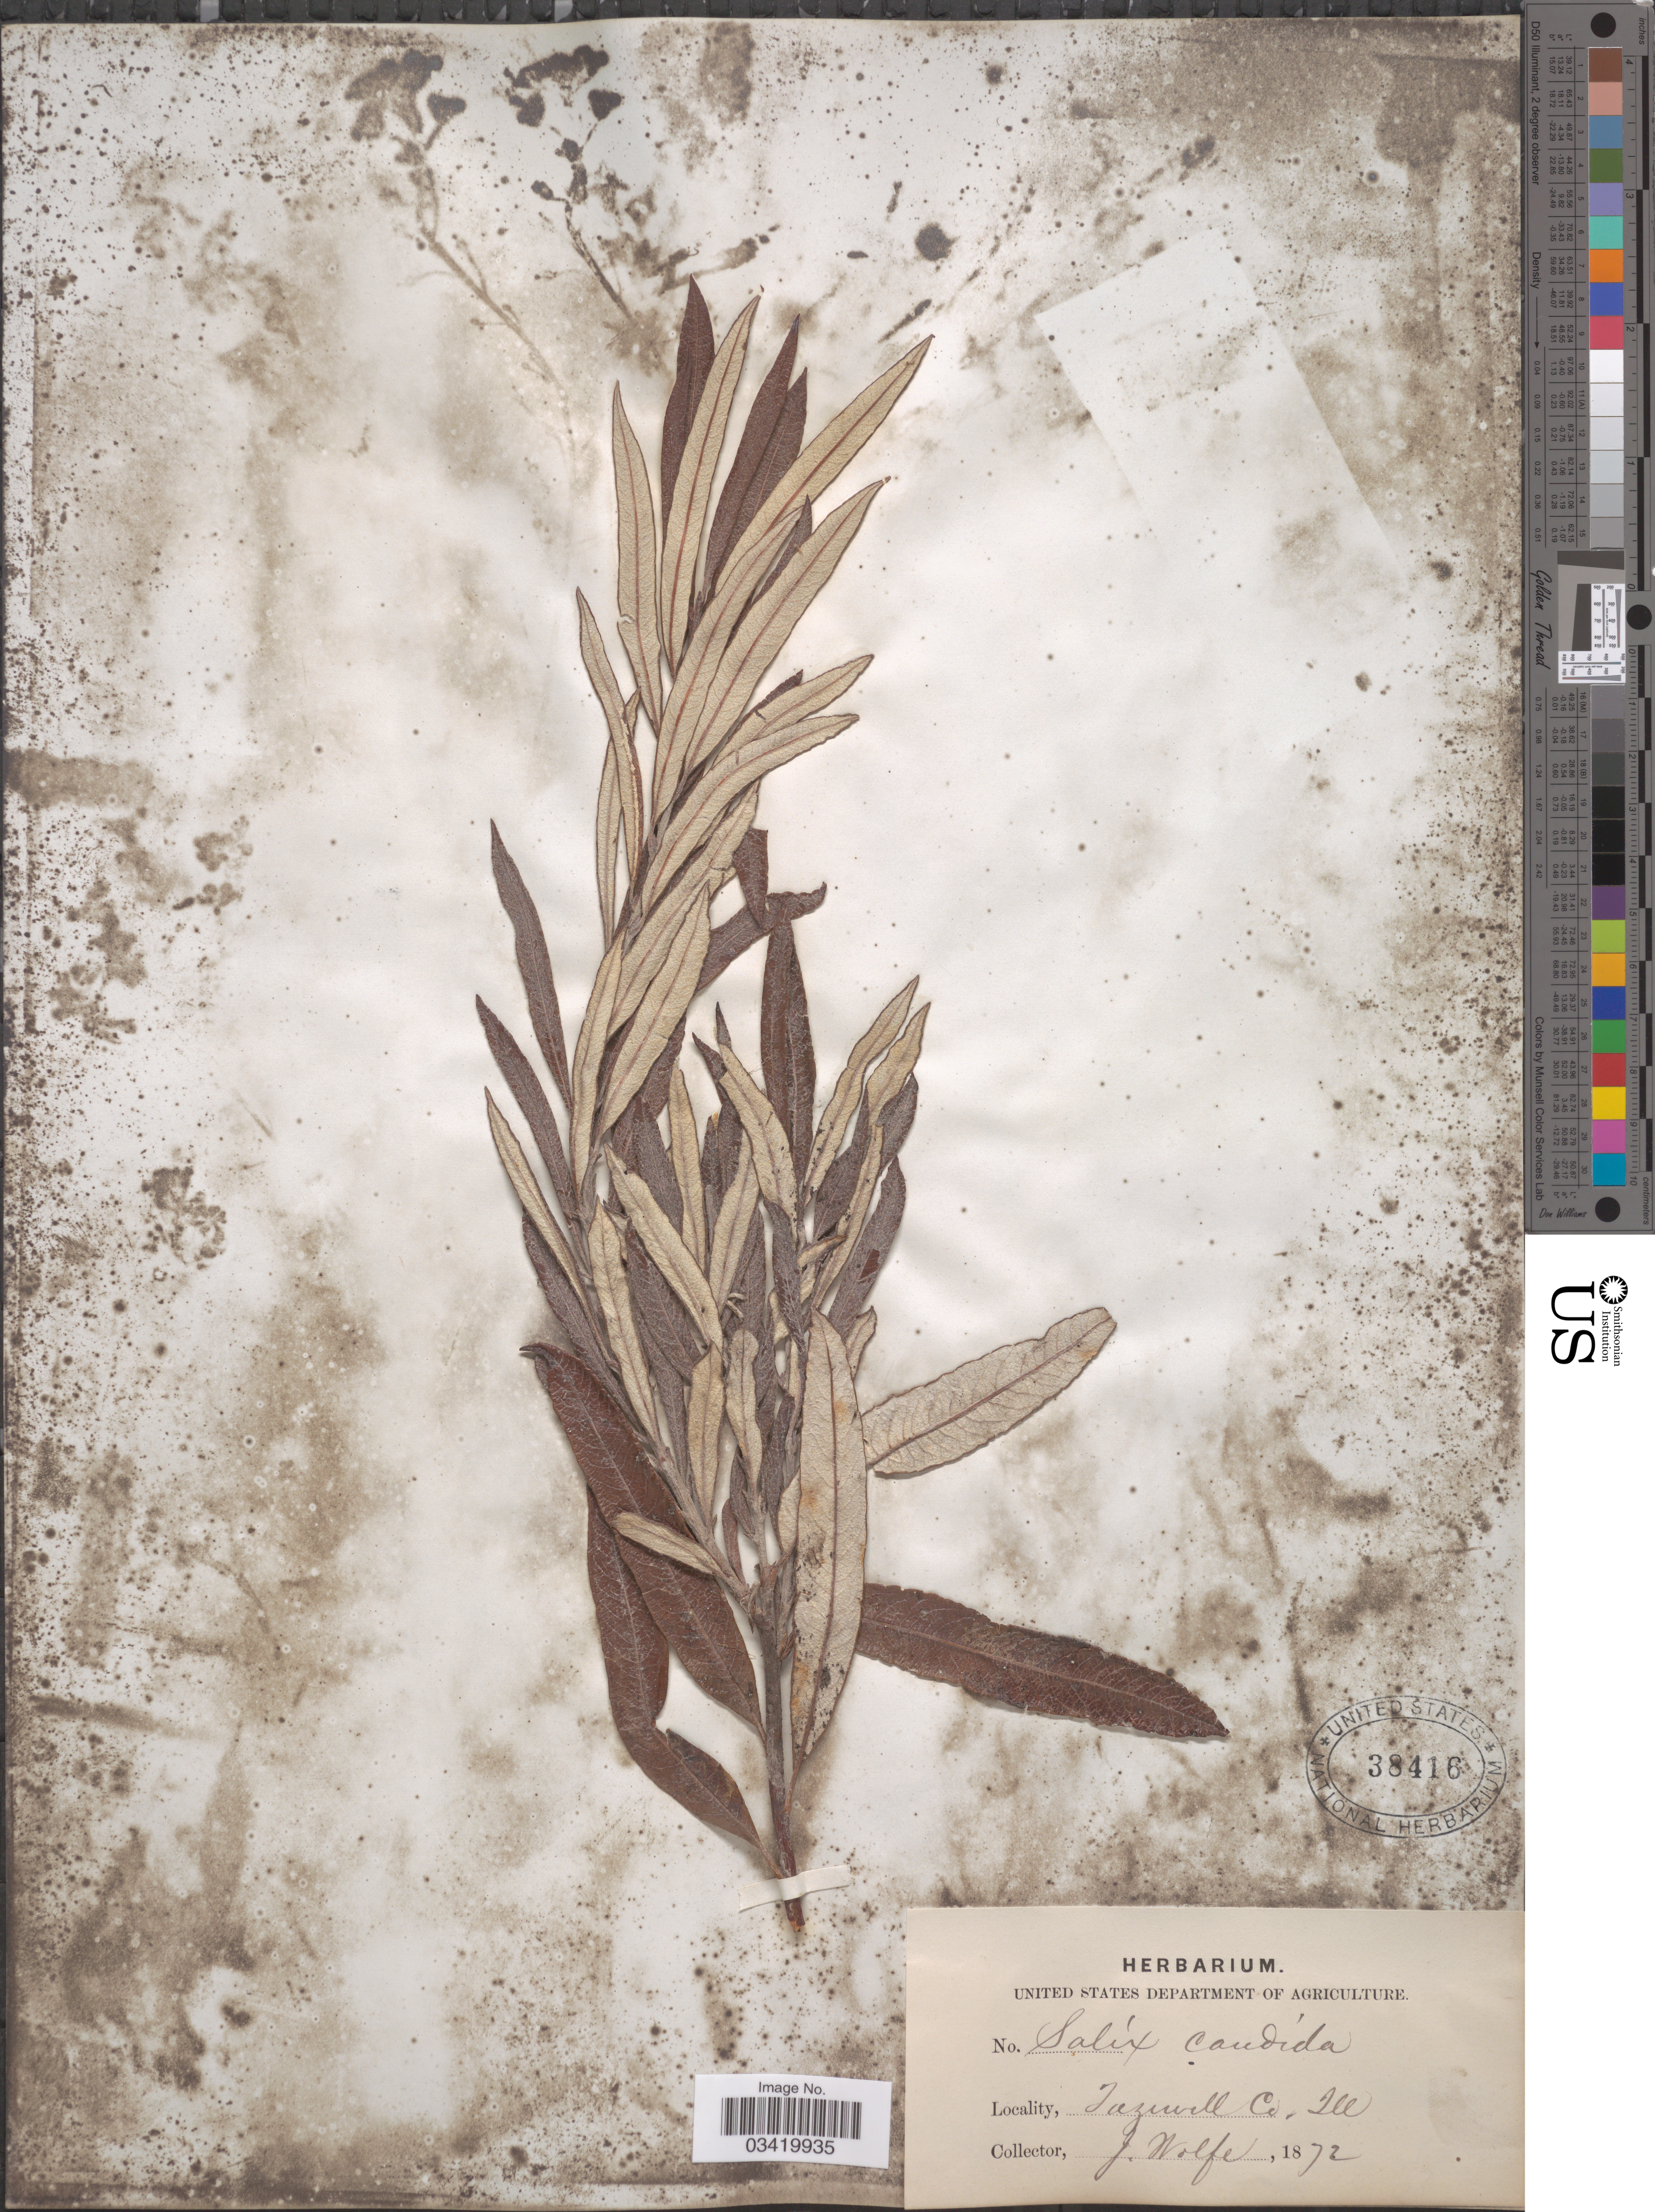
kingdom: Plantae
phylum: Tracheophyta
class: Magnoliopsida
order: Malpighiales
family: Salicaceae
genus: Salix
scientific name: Salix candida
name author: Flüggé ex Willd.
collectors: J. Wolfe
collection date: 1872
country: United States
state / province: Illinois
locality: Tazewell Co.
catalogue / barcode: US 38416